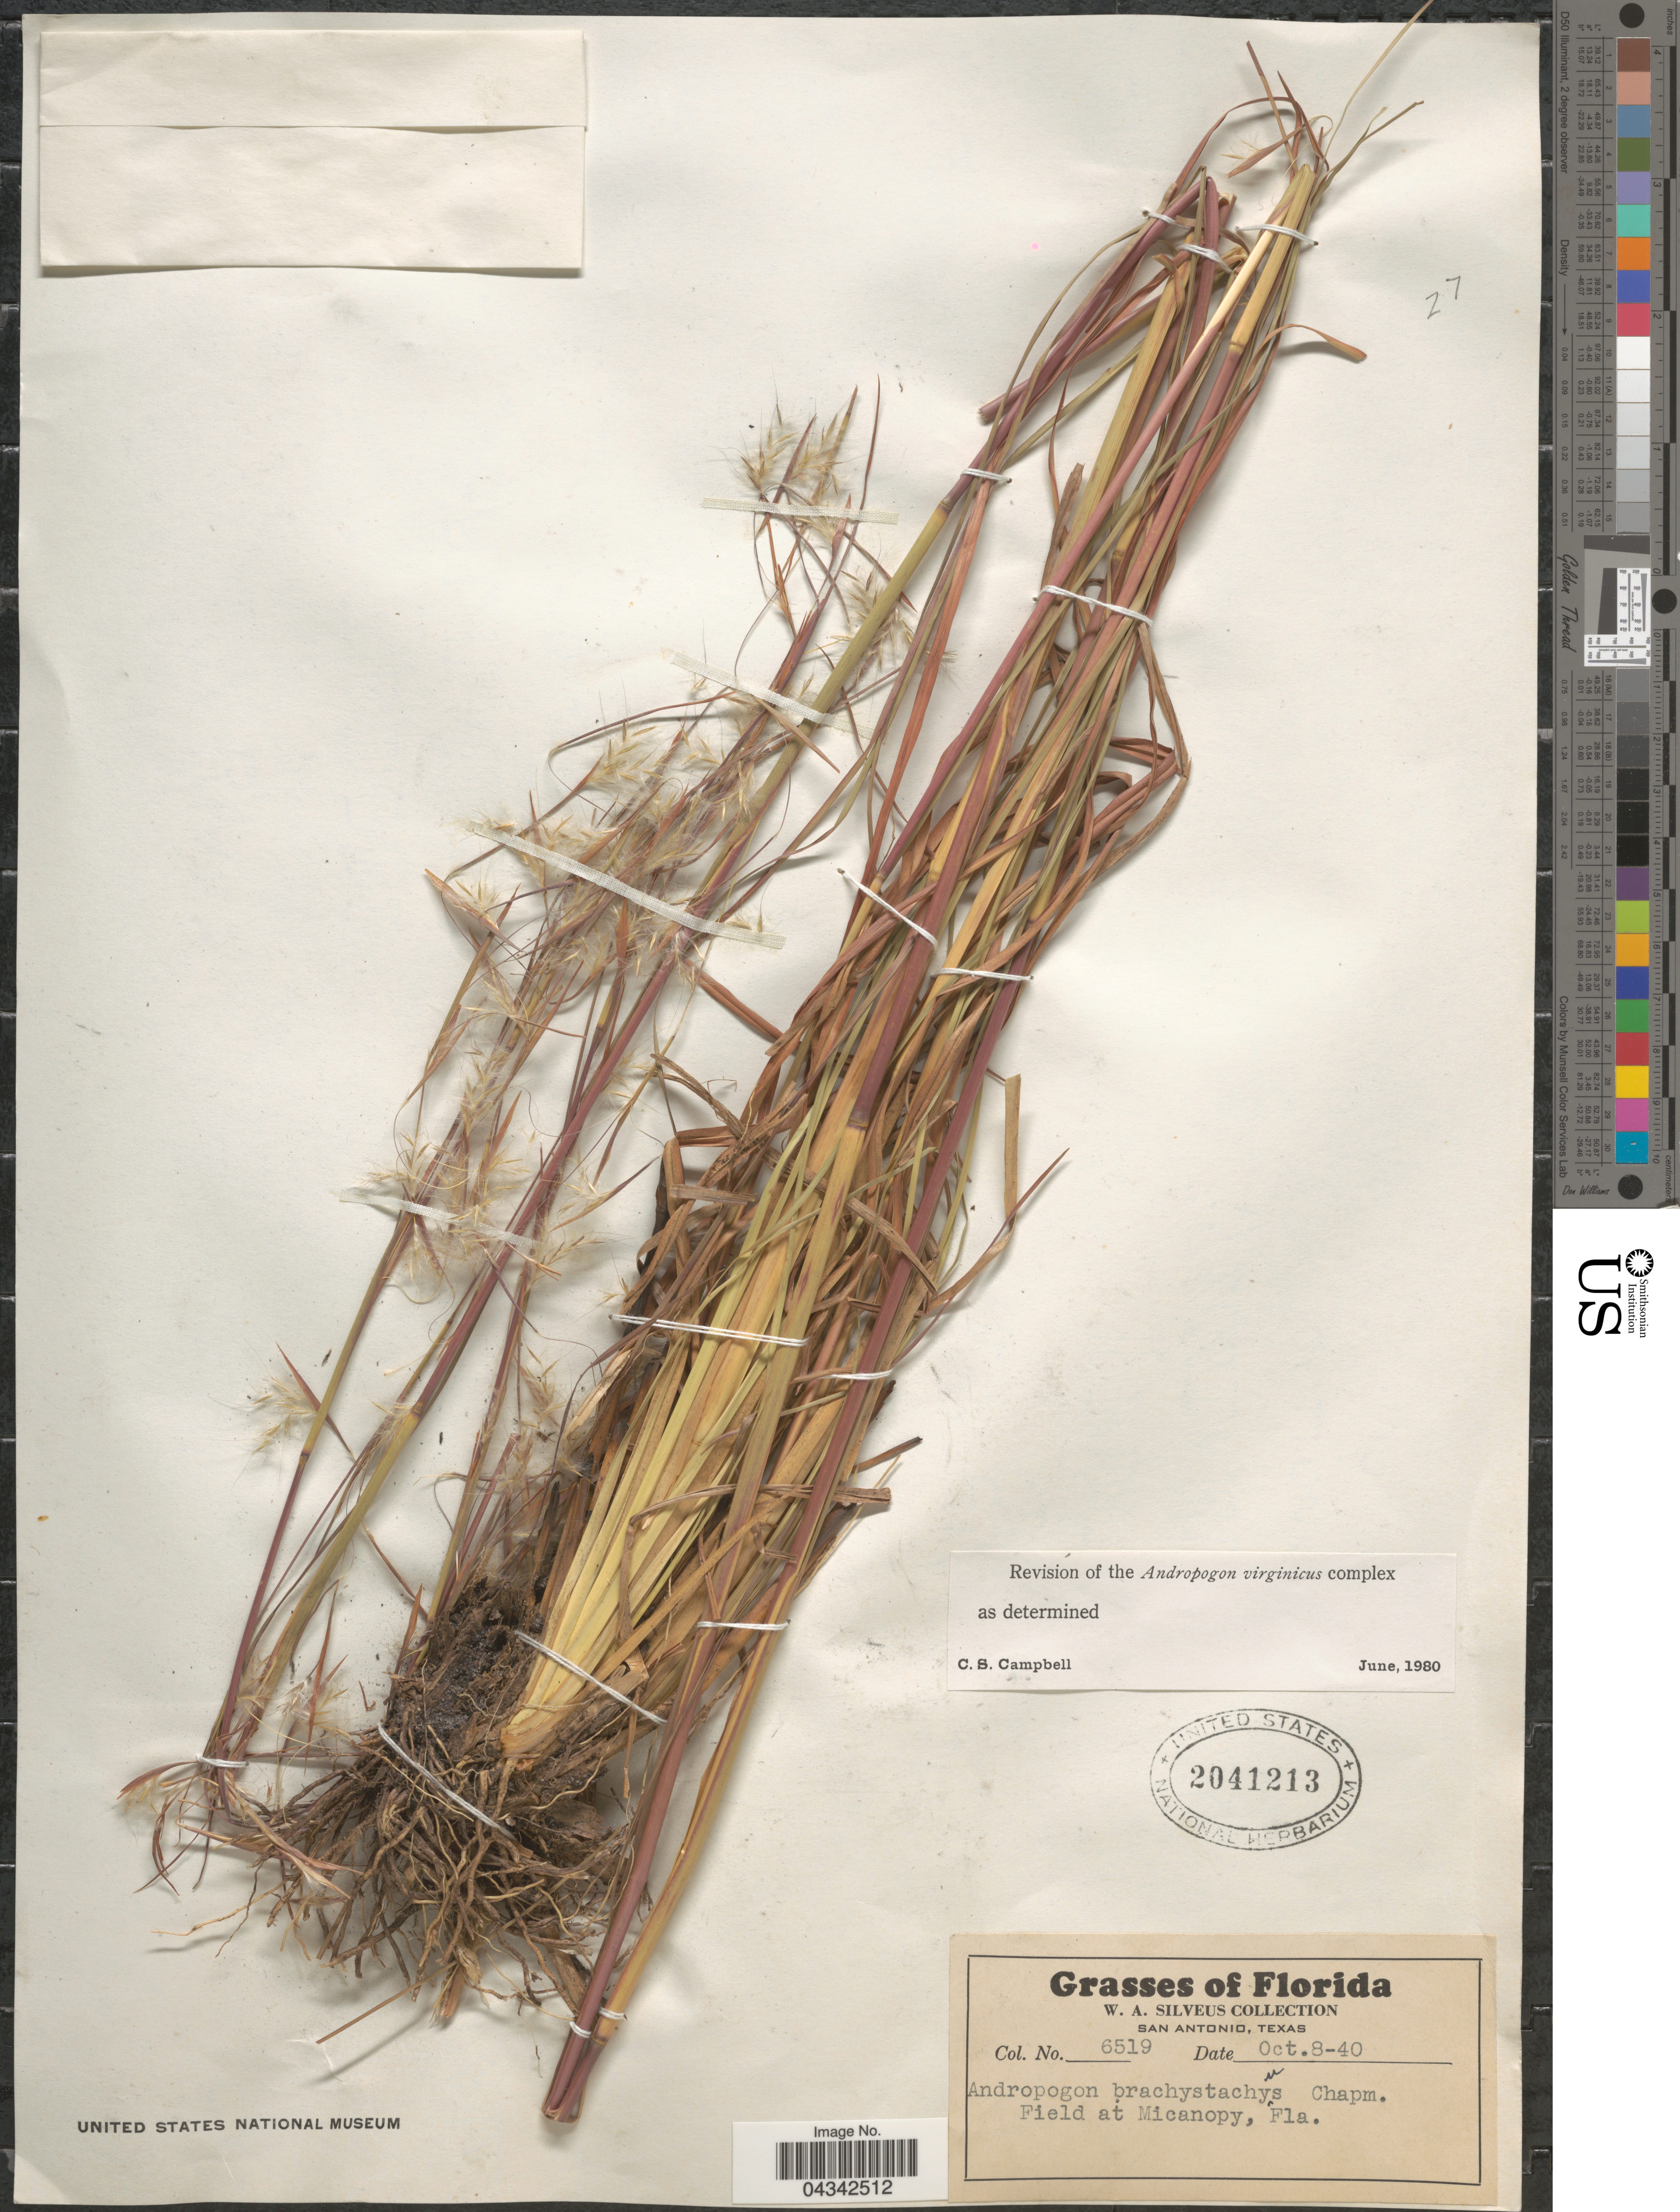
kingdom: Plantae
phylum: Tracheophyta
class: Liliopsida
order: Poales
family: Poaceae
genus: Andropogon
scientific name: Andropogon brachystachyus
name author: Chapm.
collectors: W. Silveus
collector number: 6519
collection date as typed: Transcribed d/m/y: 8/10/40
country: United States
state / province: Florida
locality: Field at Micanopy.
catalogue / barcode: US 2041213